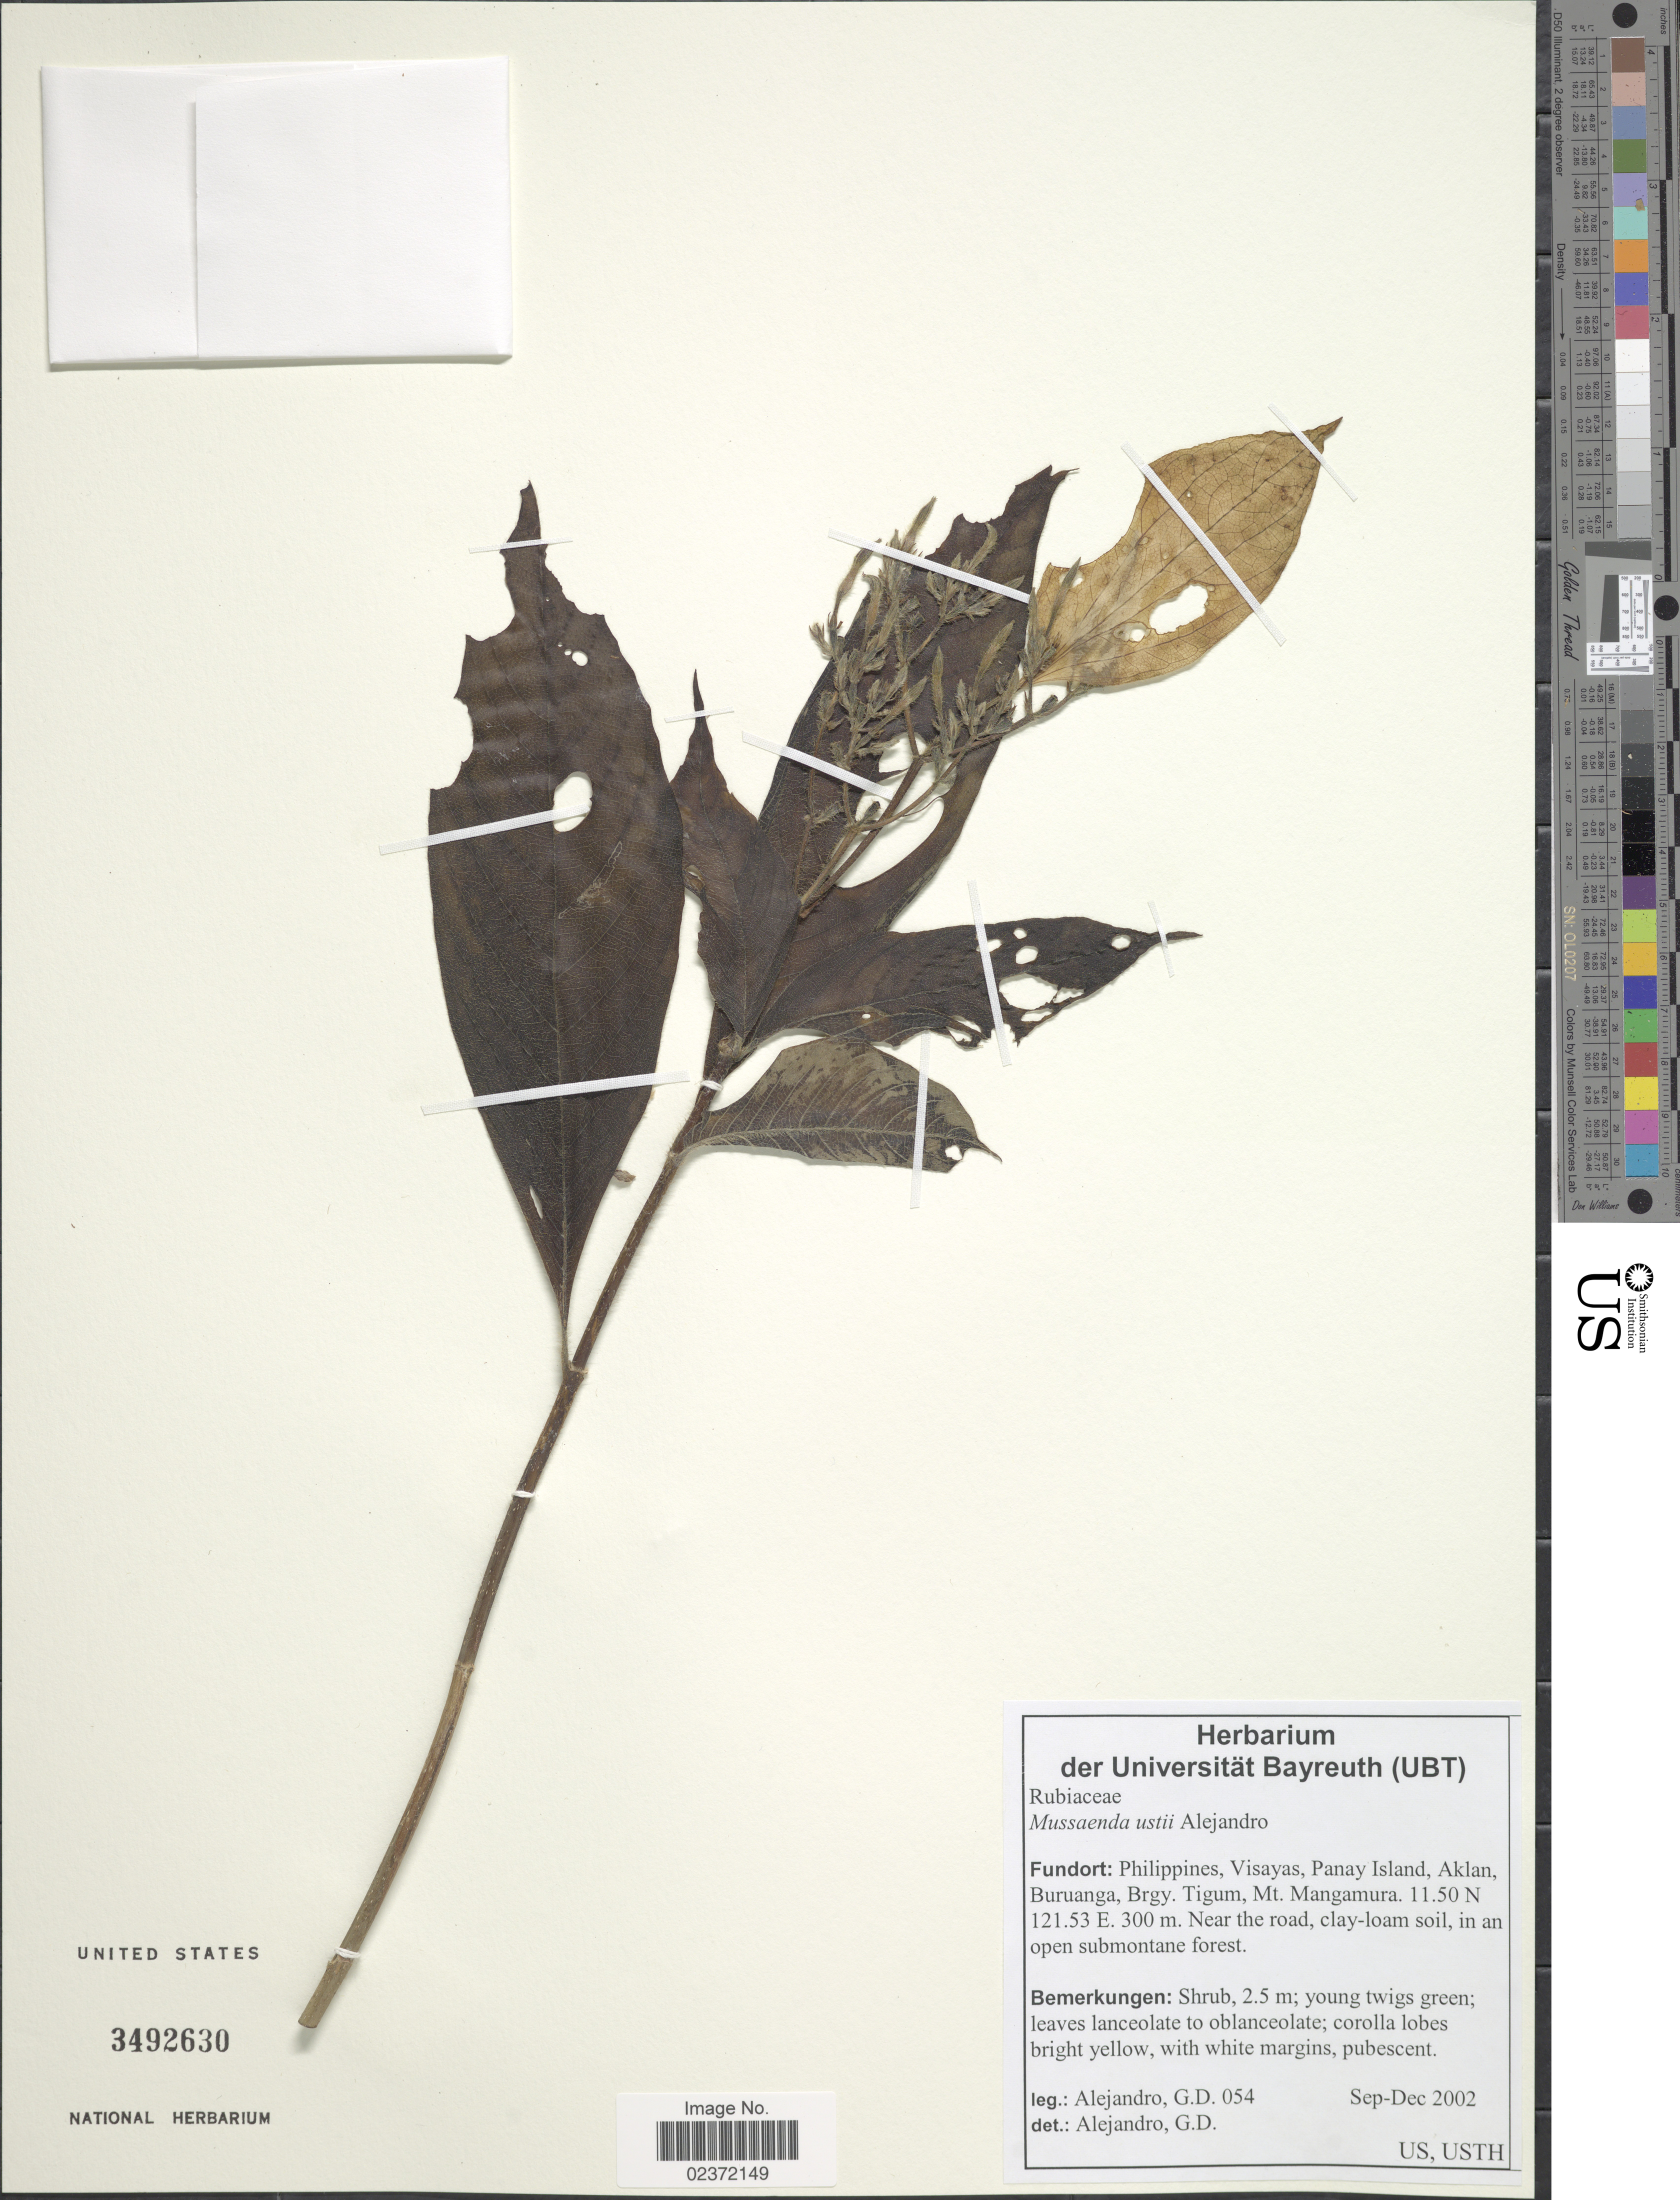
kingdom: Plantae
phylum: Tracheophyta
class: Magnoliopsida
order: Gentianales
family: Rubiaceae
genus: Mussaenda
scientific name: Mussaenda ustii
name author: Alejandro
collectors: G. J. D. Alejandro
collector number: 054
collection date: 2002-09/2002-12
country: Philippines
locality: Visayas, Panay Island, Aklan, Buruanga, Brgy., Tigum, Mt. Mangamura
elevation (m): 300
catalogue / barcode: US 3492630